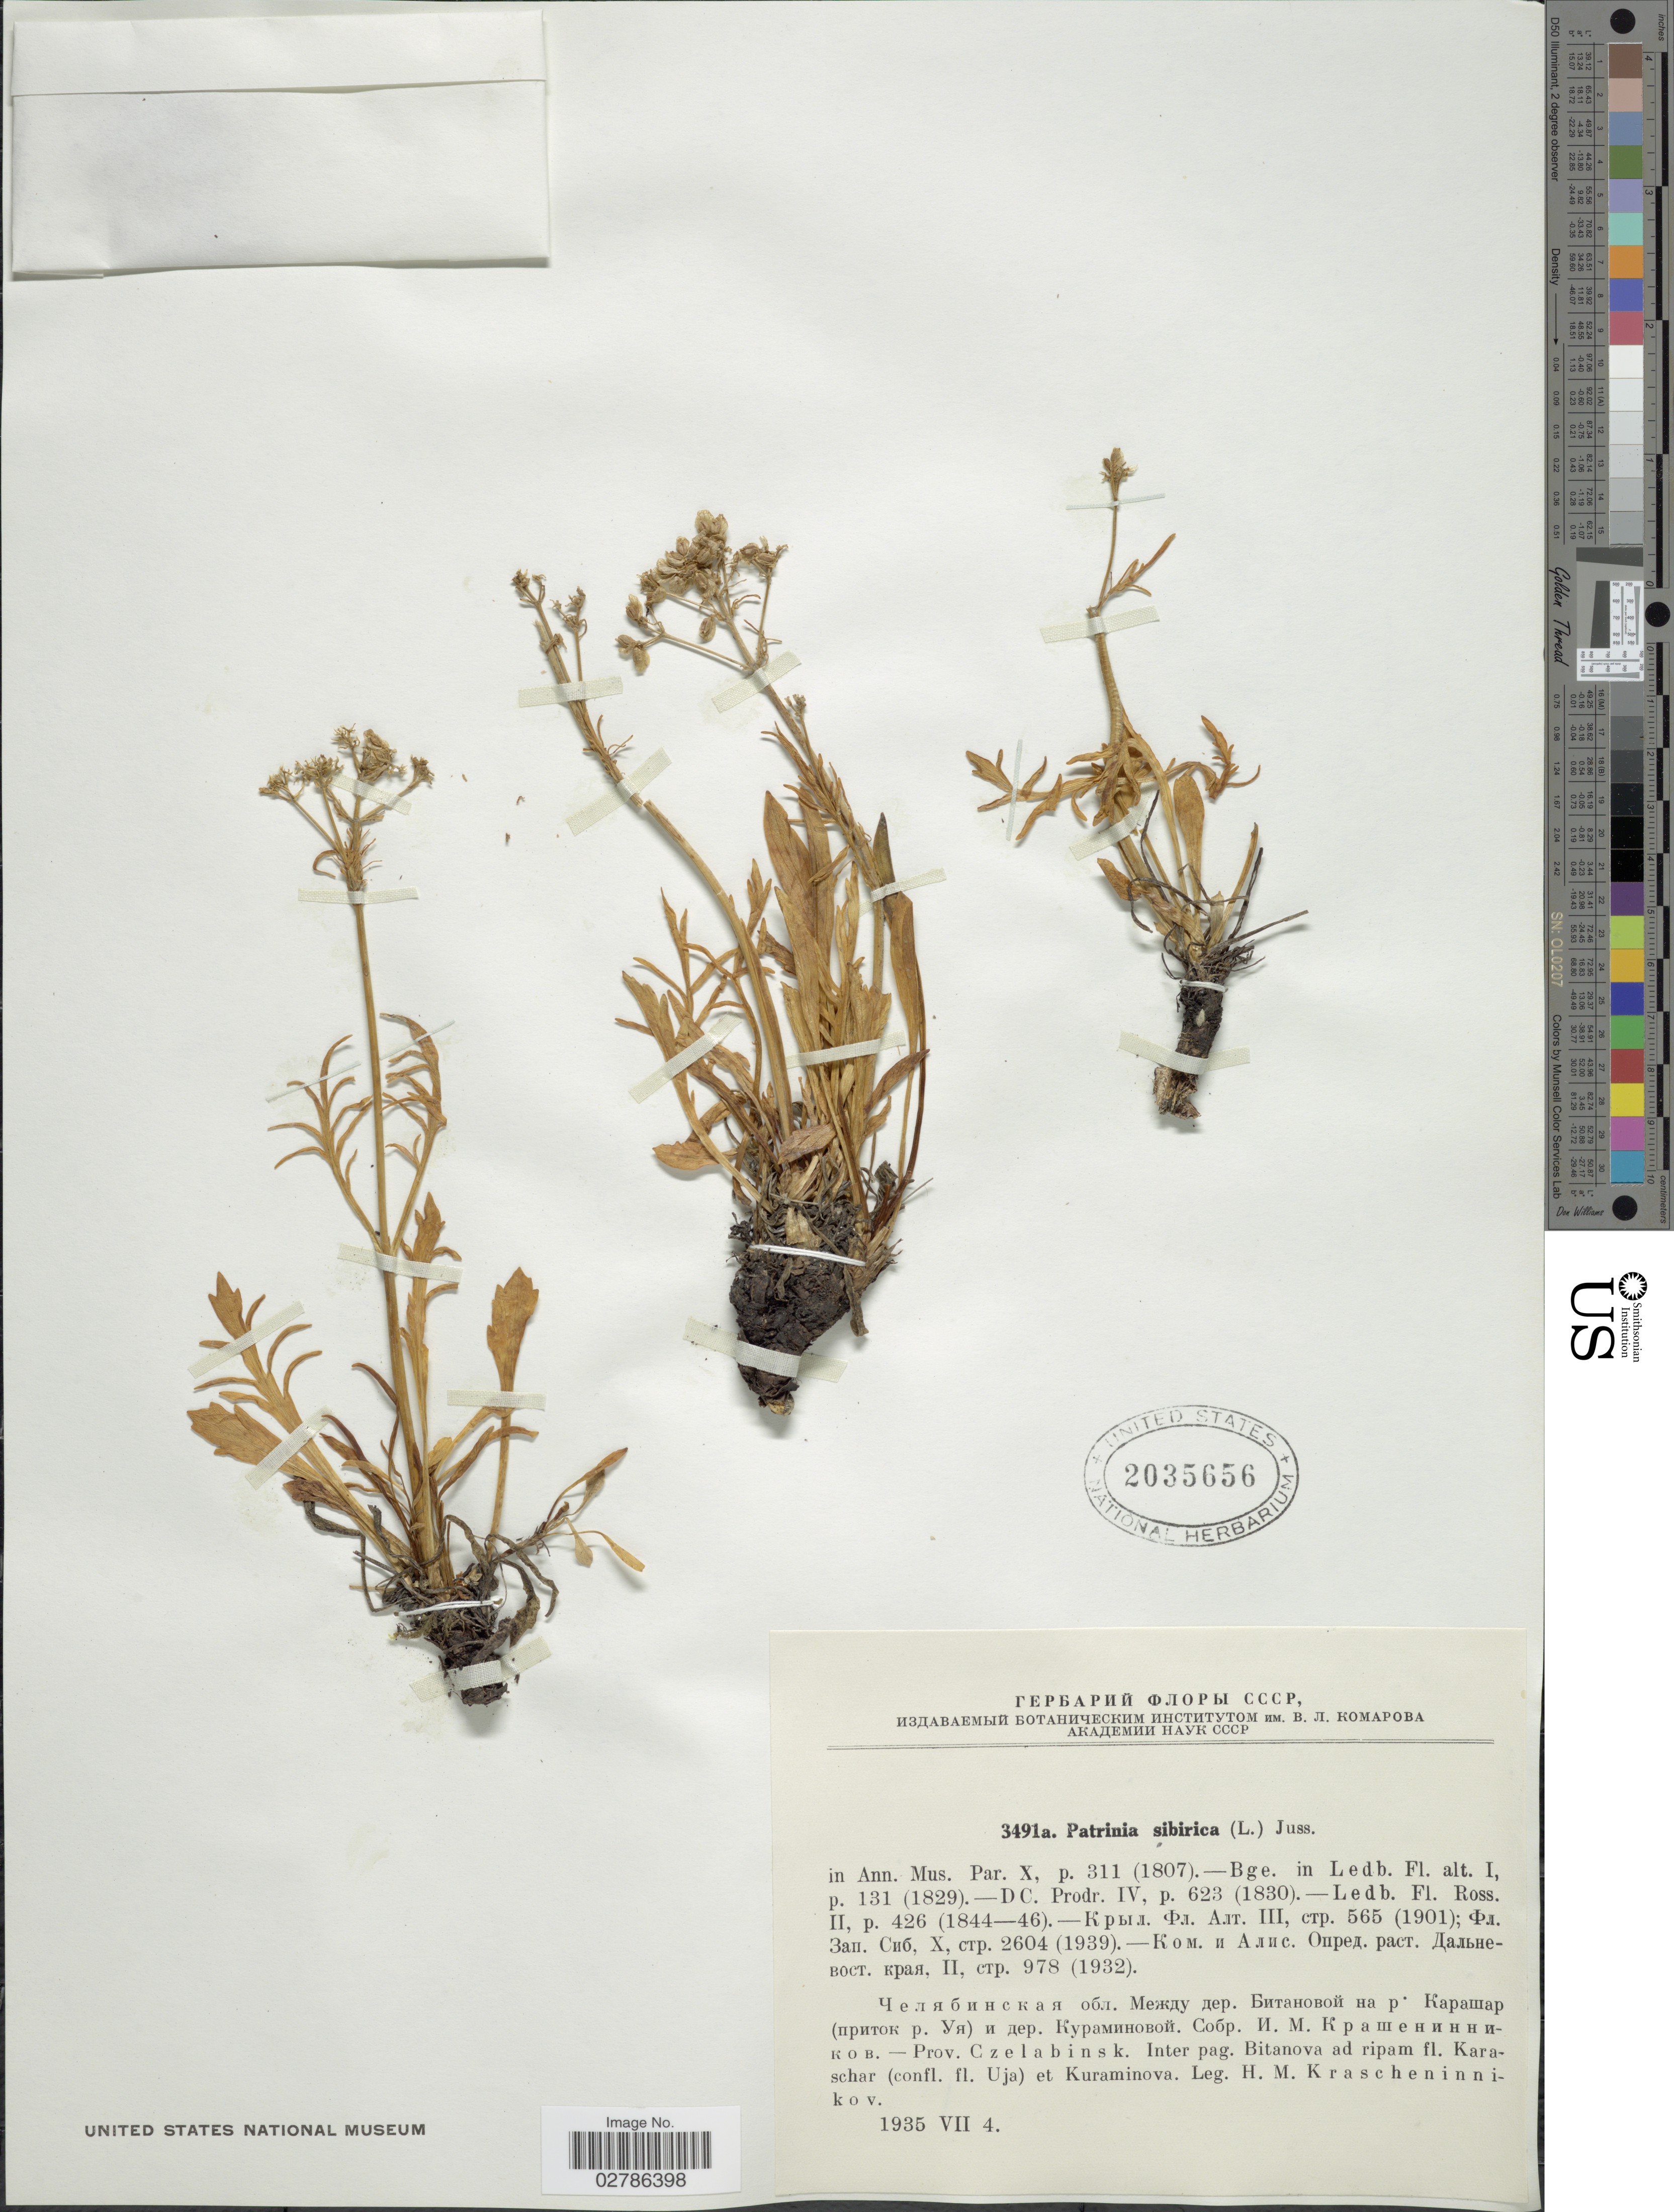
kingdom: Plantae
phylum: Tracheophyta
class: Magnoliopsida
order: Dipsacales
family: Caprifoliaceae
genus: Patrinia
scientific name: Patrinia sibirica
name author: (L.) Juss.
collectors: H. Krascheninnikov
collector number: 3491a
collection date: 1935-07-04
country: Russian Federation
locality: Prov. Czelabinsk. Inter pag. Bitanova ad ripam fl. Karaschar (confl. fl. Uja) et Kuraminova.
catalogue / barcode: US 2035656